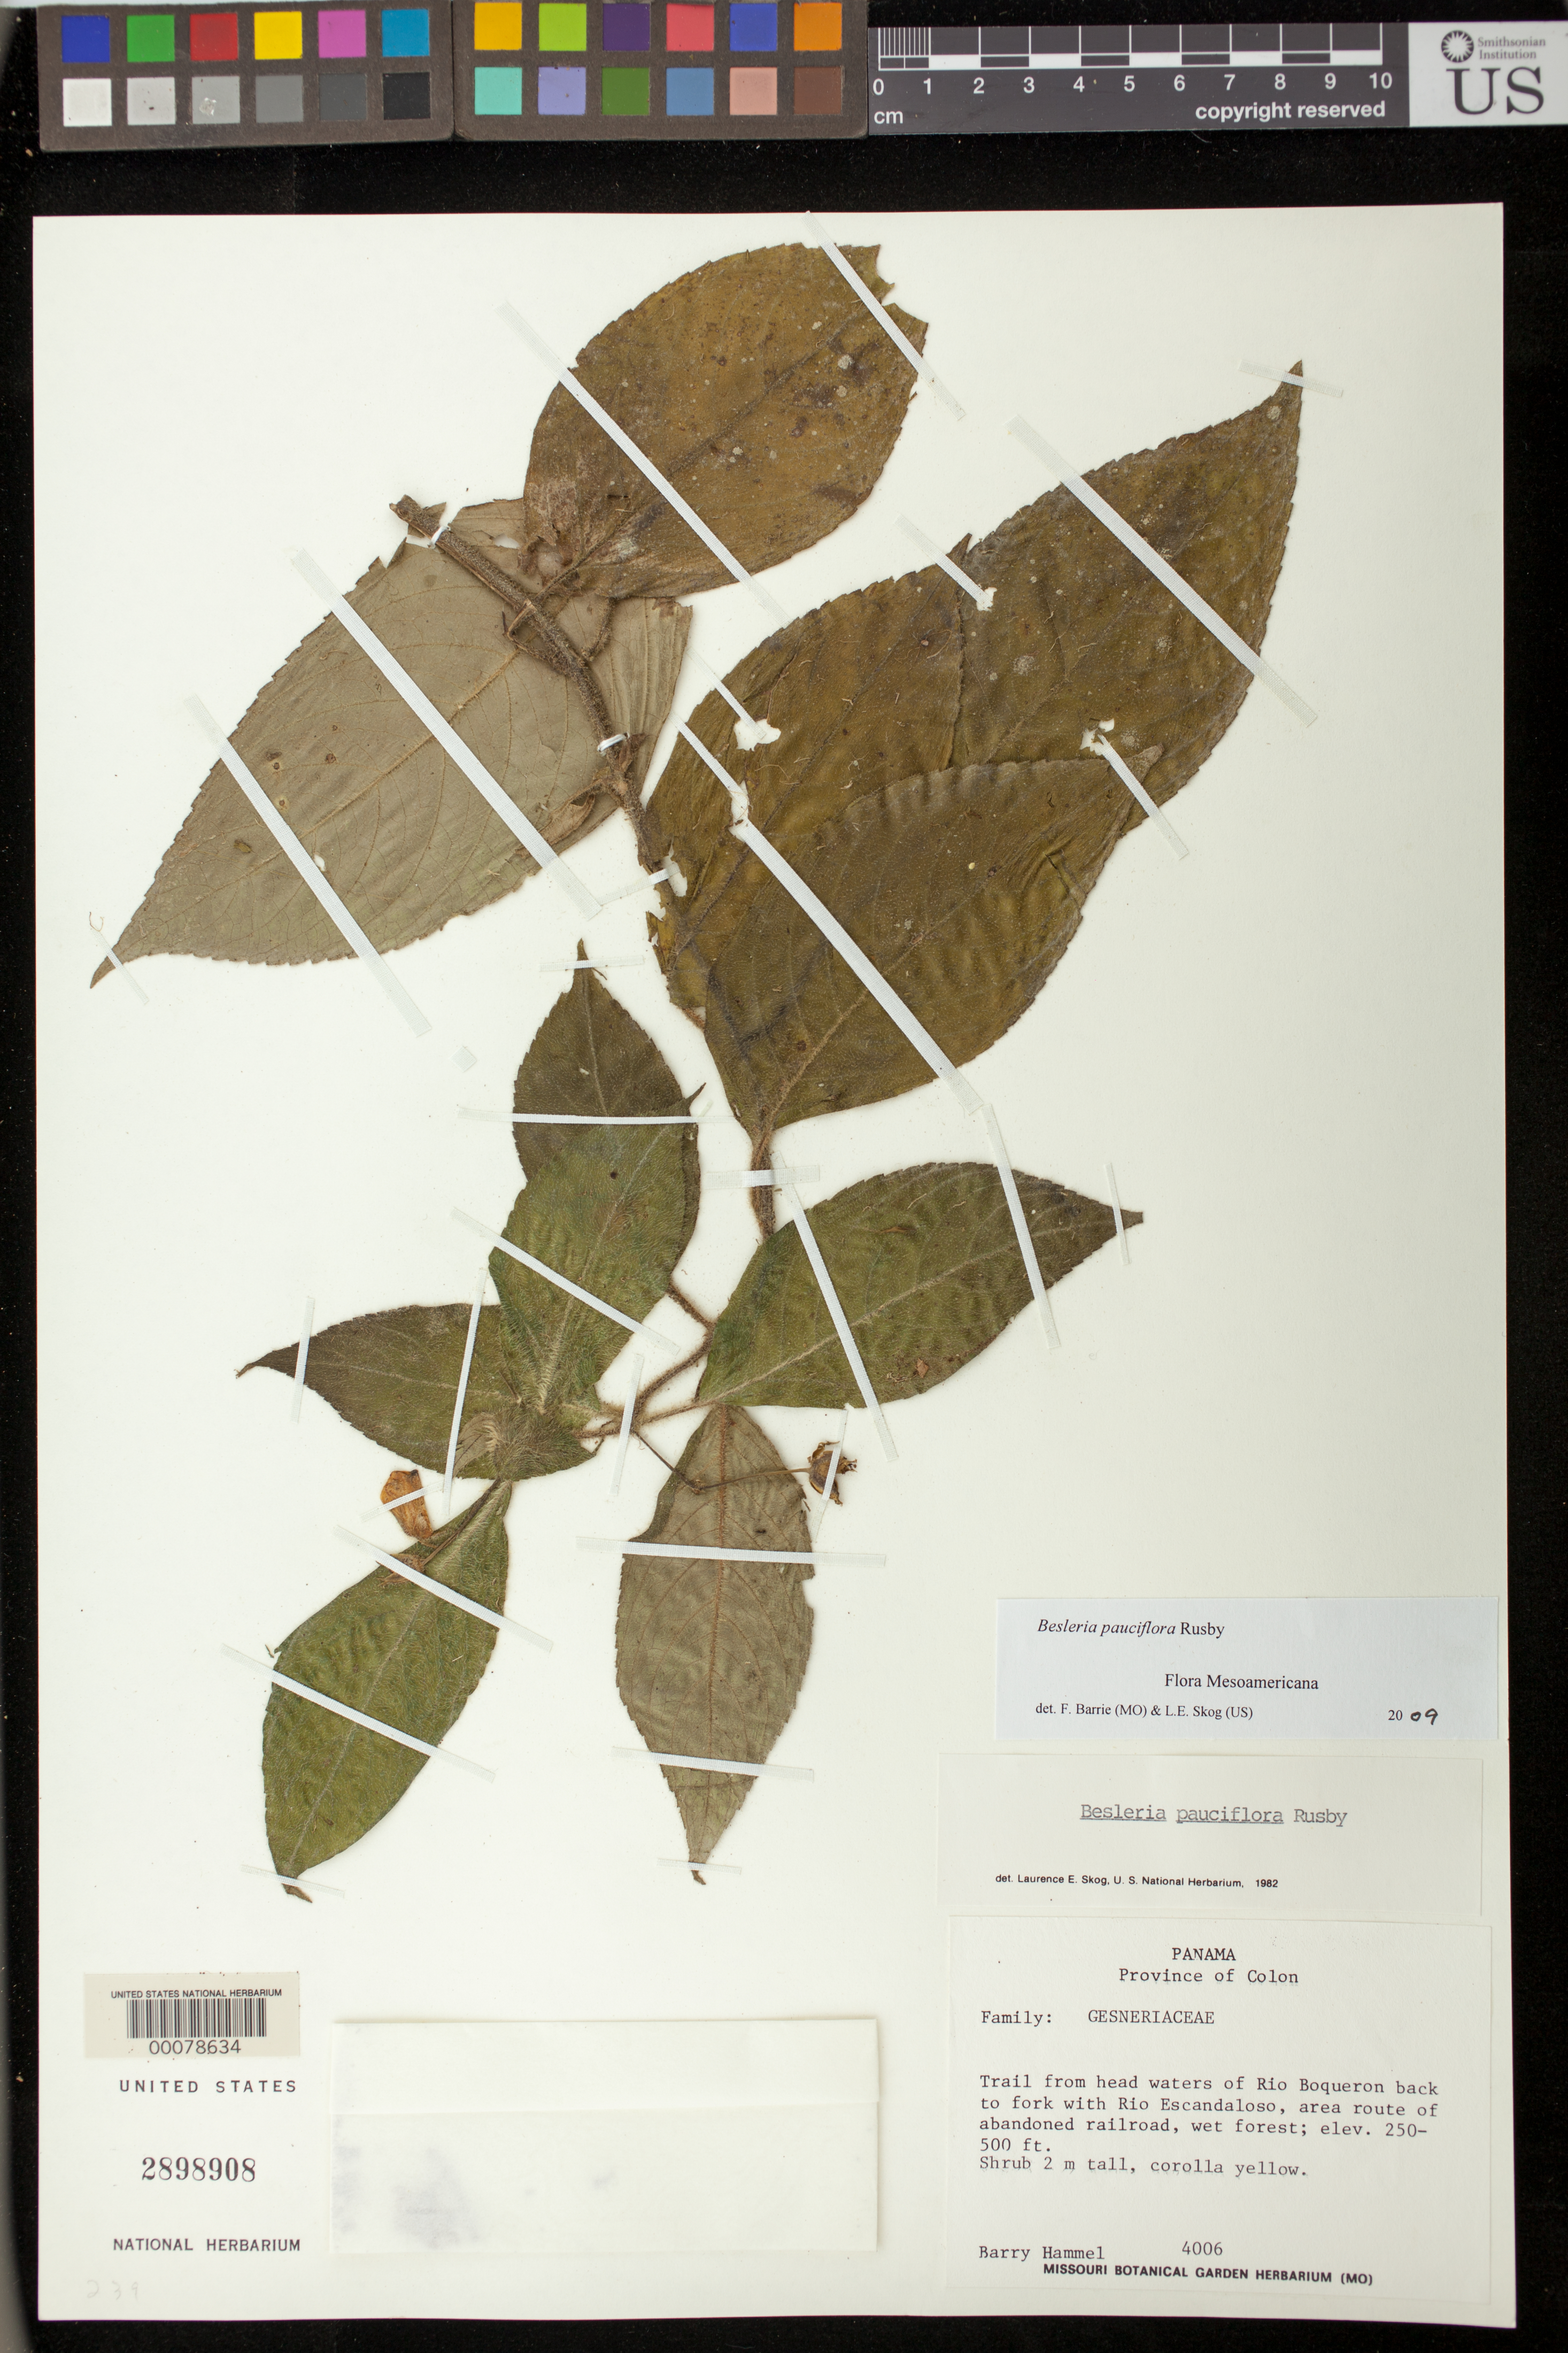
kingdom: Plantae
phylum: Tracheophyta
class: Magnoliopsida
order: Lamiales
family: Gesneriaceae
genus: Besleria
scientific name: Besleria pauciflora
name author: Rusby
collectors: B. Hammel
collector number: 4006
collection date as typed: Jul 1978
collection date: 1978-07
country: Panama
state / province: Colón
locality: Trail from head waters of Rio Boqueron back to fork with Rio Escandaloso, area route of abandoned railroad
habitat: Wet forest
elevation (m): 76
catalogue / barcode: US 2898908